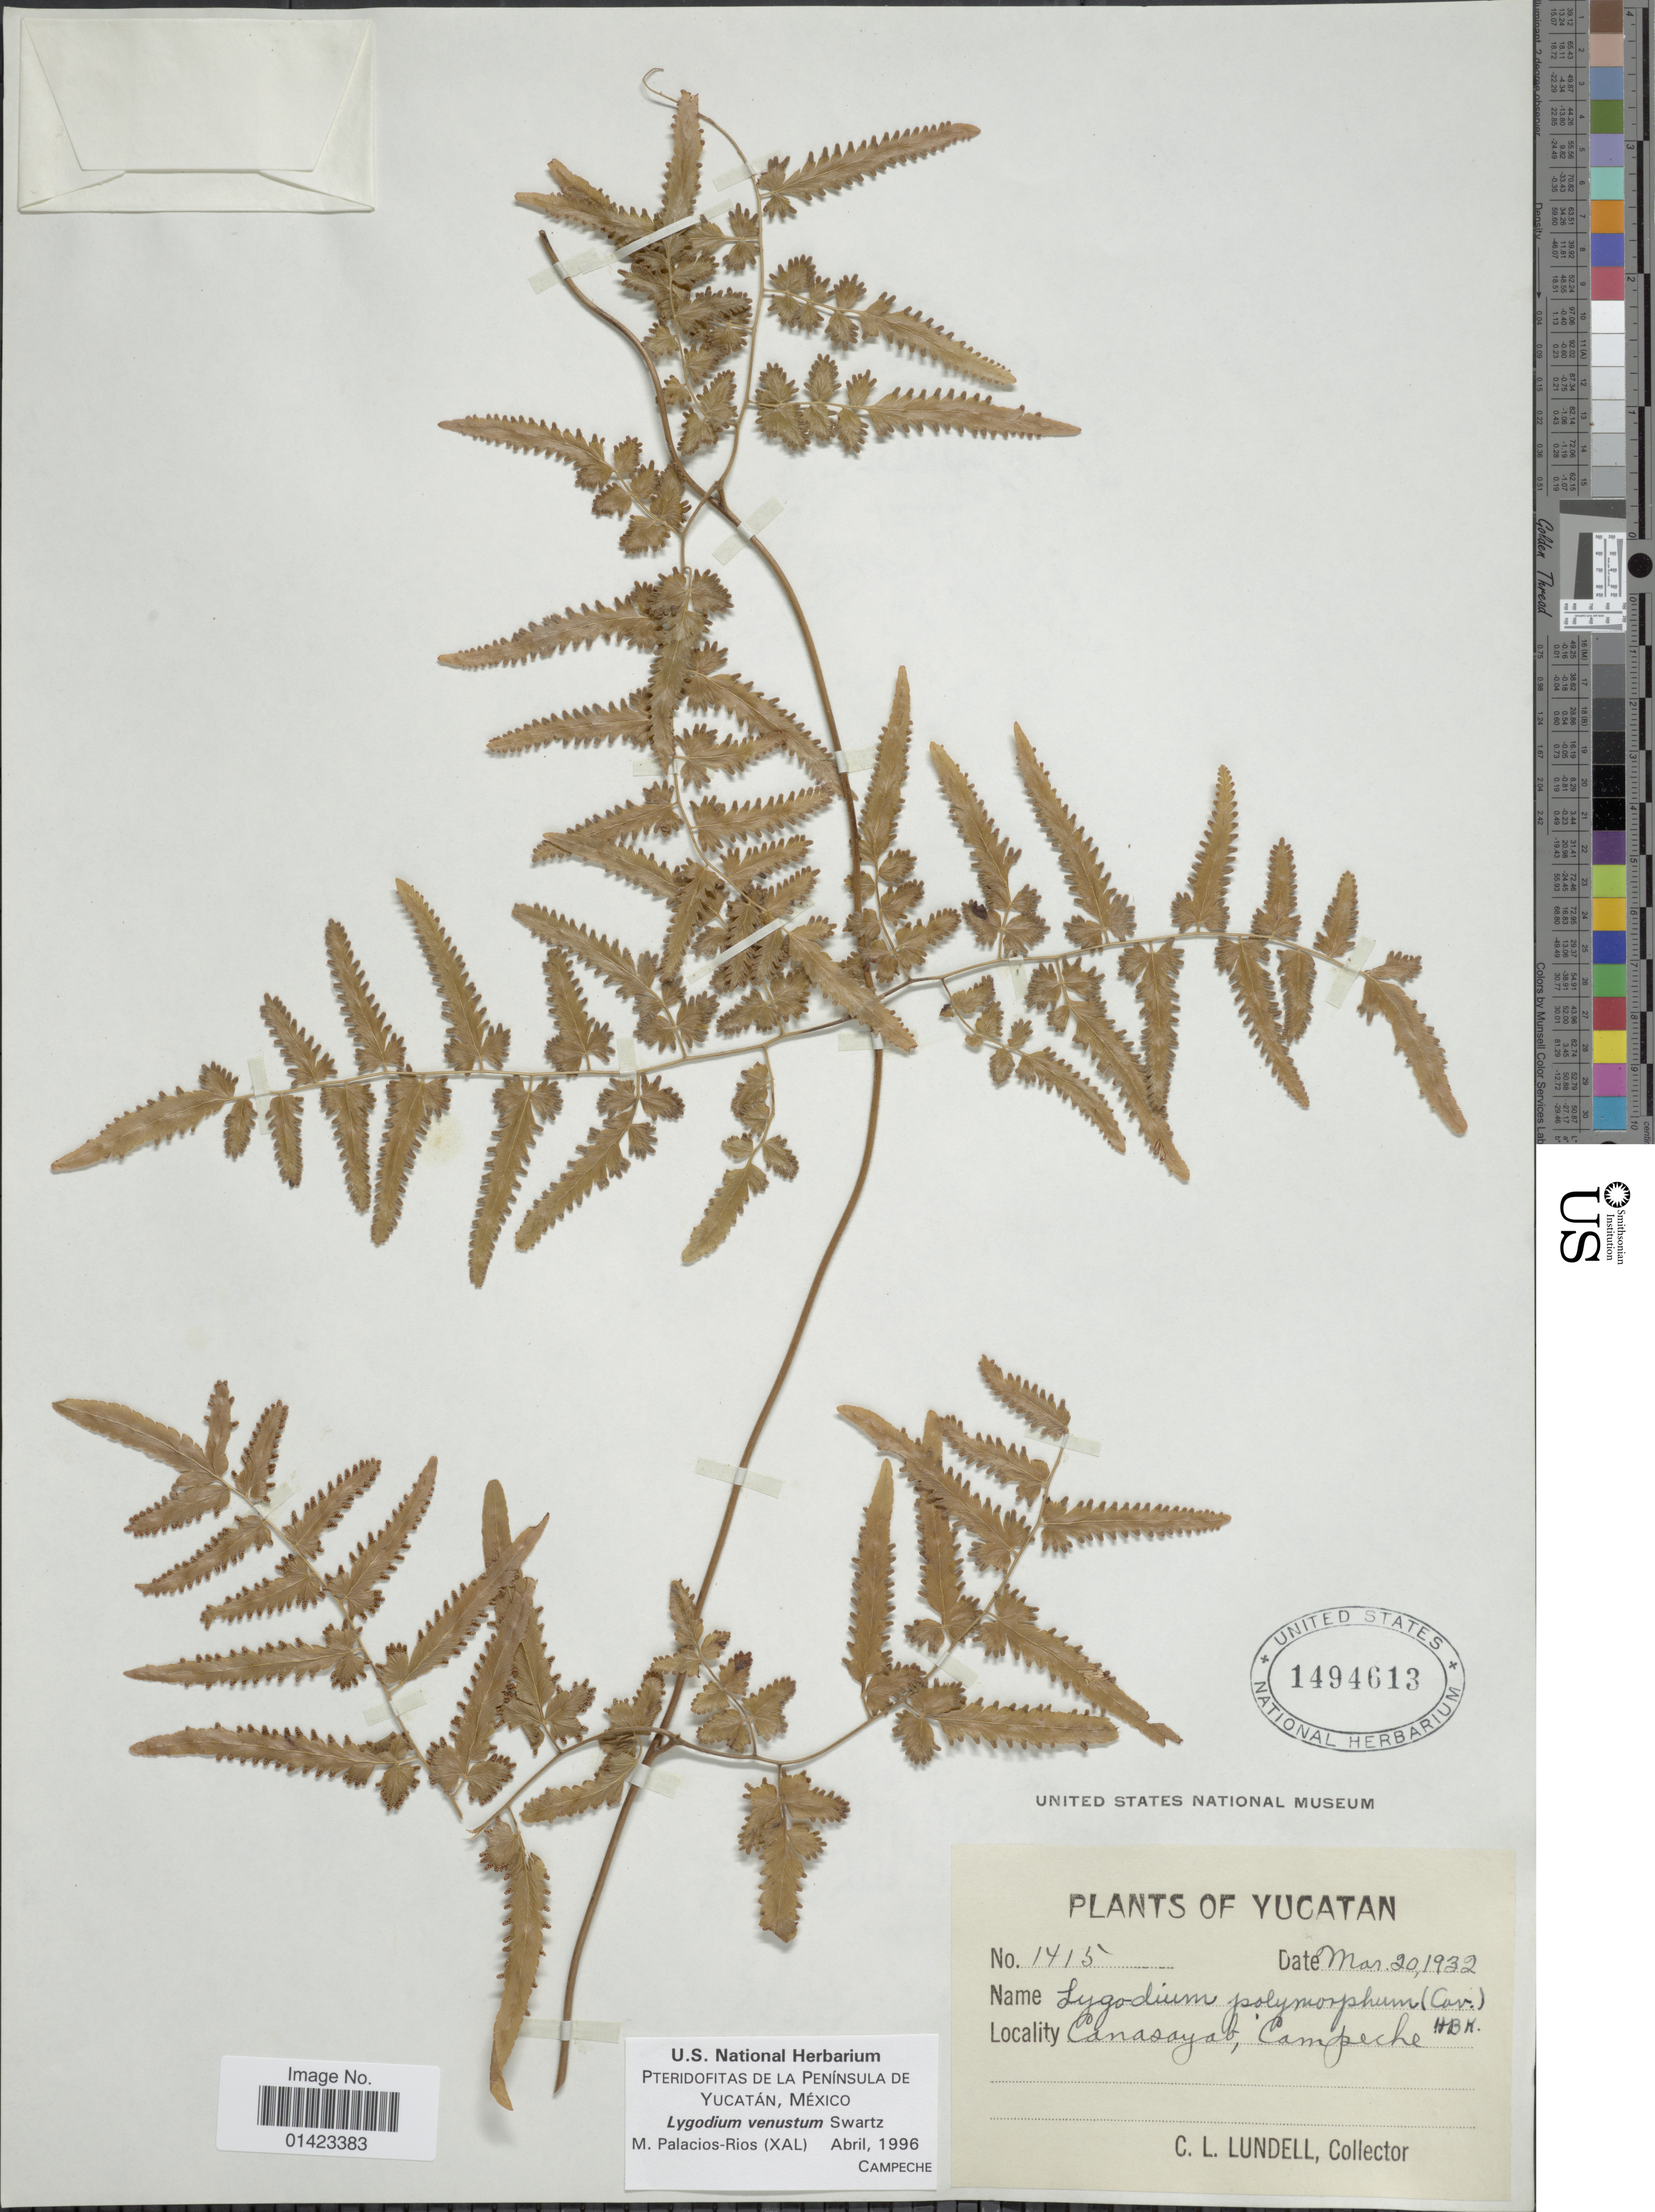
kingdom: Plantae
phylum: Tracheophyta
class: Polypodiopsida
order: Schizaeales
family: Lygodiaceae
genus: Lygodium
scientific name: Lygodium venustum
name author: Sw.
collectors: C. L. Lundell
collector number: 1415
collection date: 1932-03-20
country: Mexico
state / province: Yucatán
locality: Yucatan, Canasayab, Campeche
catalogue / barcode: US 1494613